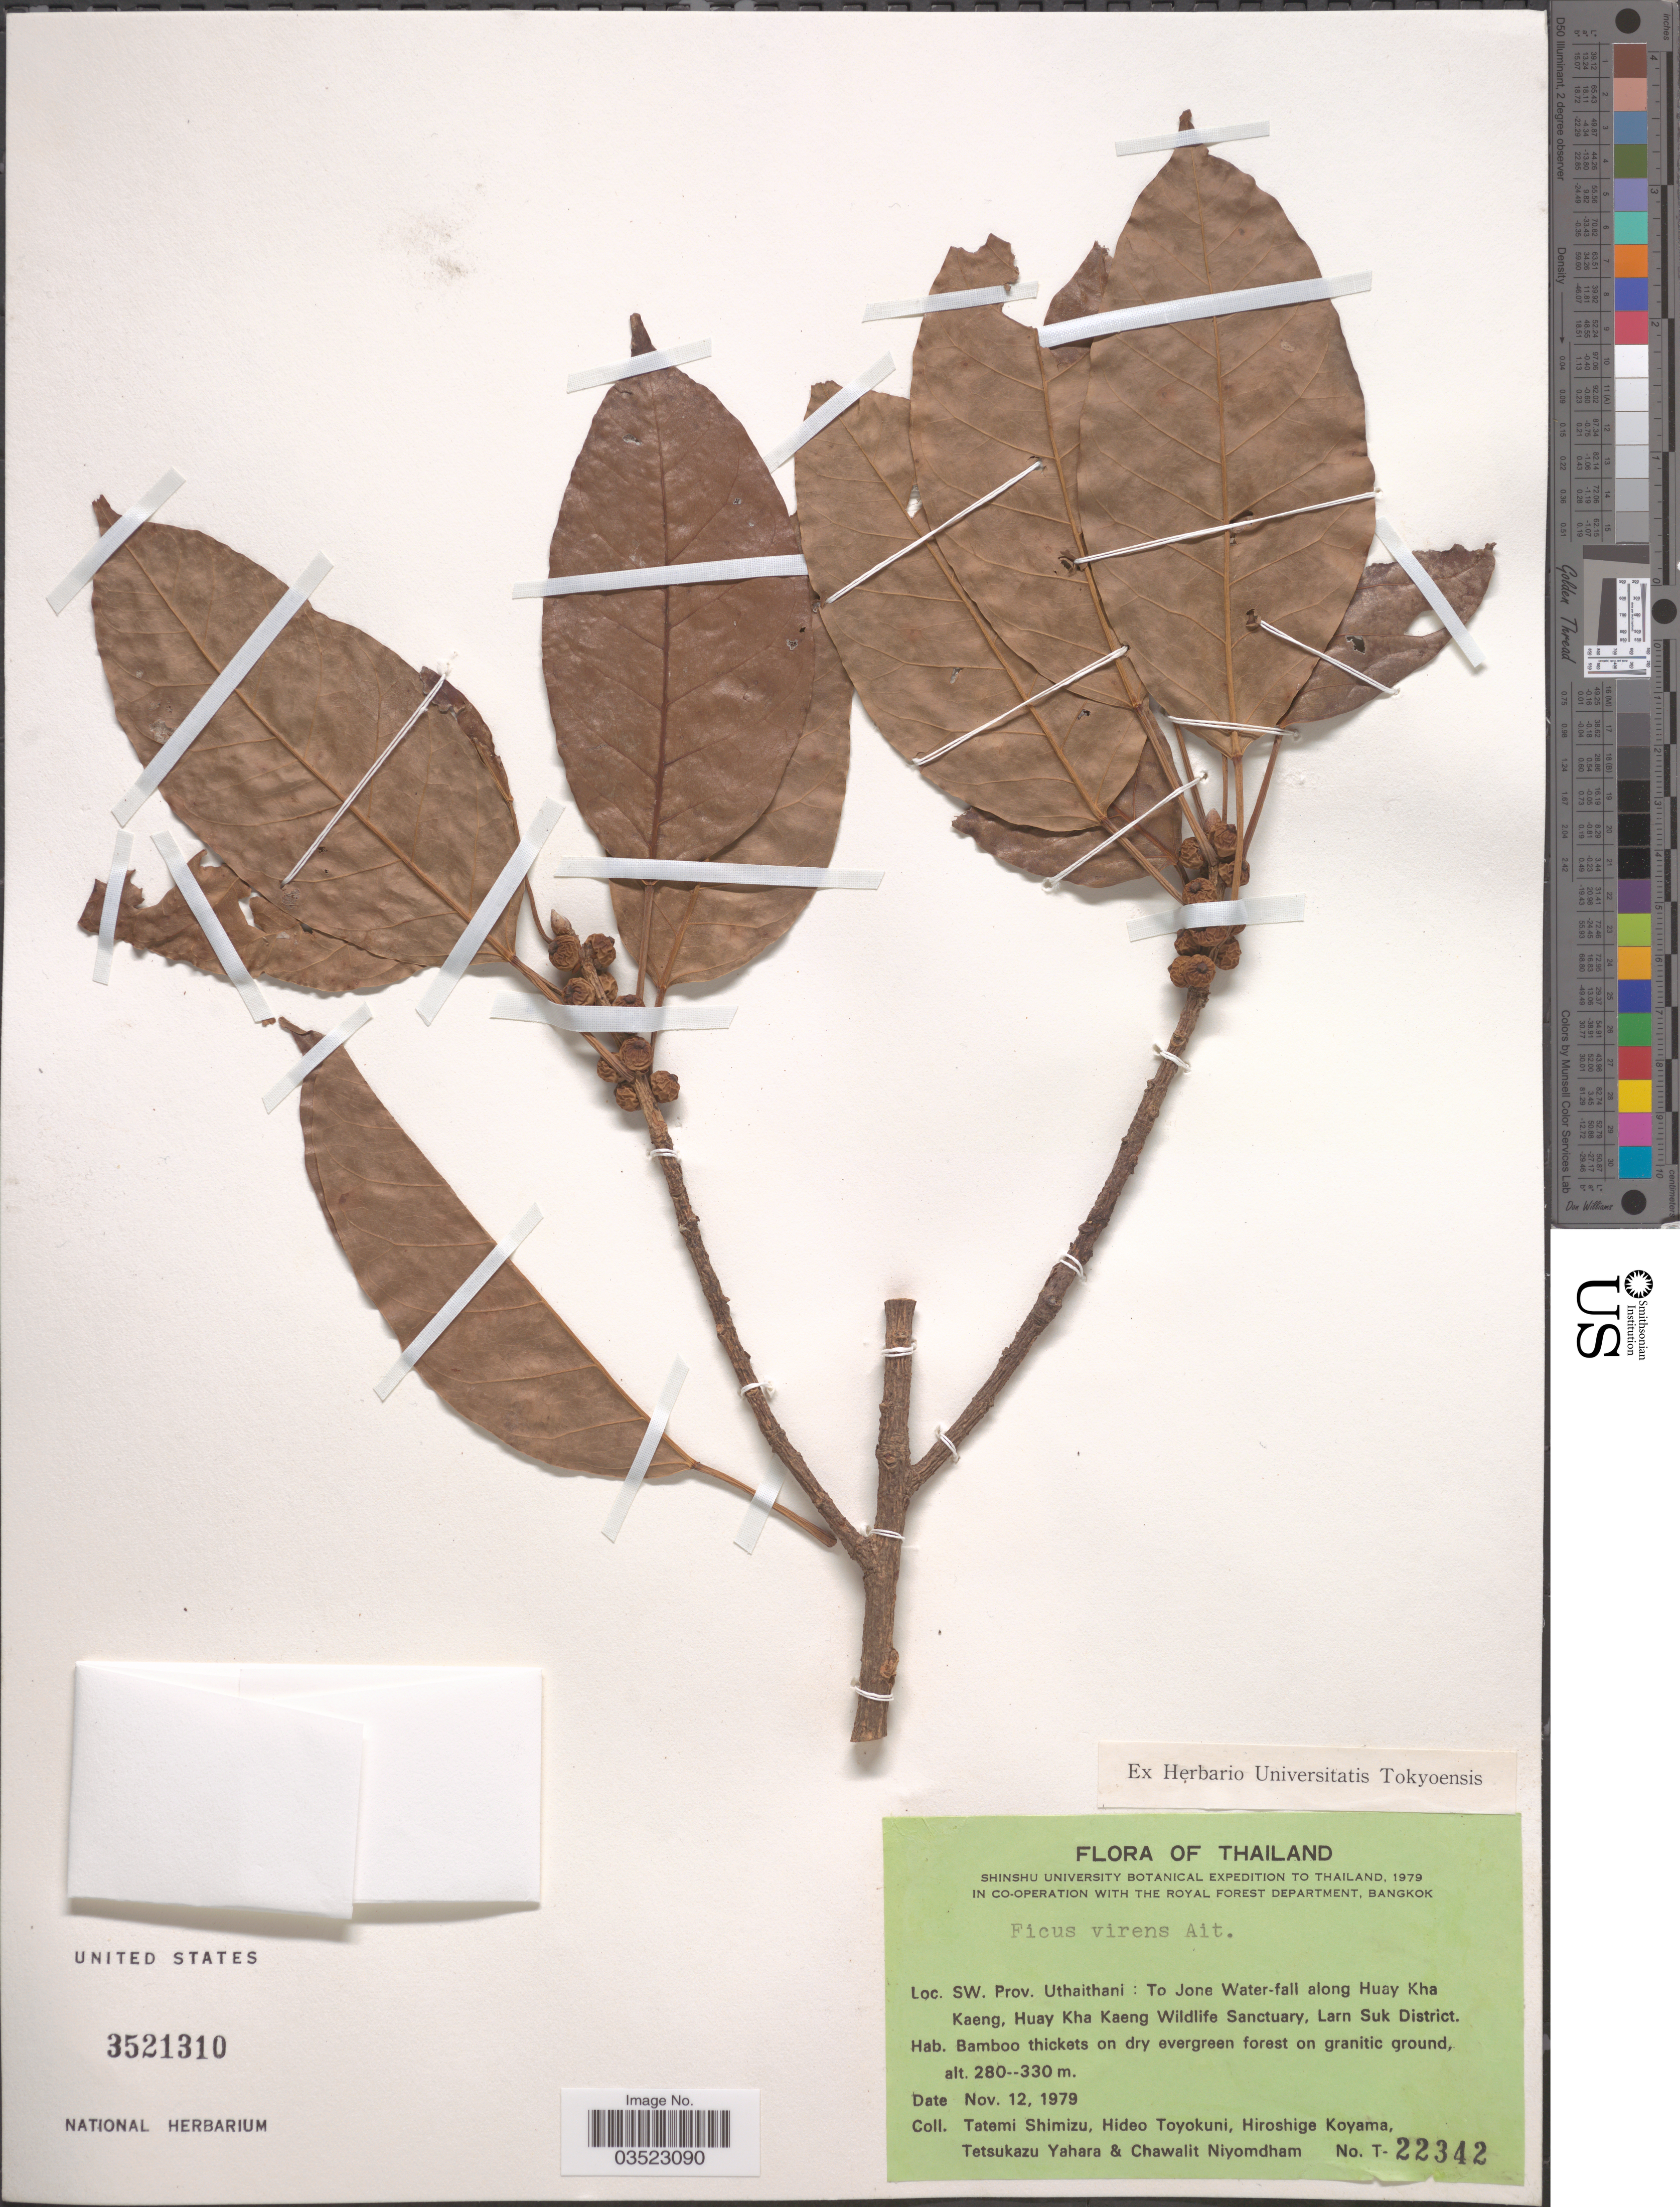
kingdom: Plantae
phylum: Tracheophyta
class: Magnoliopsida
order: Rosales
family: Moraceae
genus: Ficus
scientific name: Ficus virens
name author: Aiton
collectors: T. Shimizu, H. Toyokuni, H. Koyama, T. Yahara & C. Niyomdham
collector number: T-22342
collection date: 1979-11-12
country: Thailand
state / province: Uthai Thani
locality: Shinshu University Botanical Expedition to Thailand, 1979. SW. Prov. Uthaithani: To Jone Water-fall along Huay Kha Kaeng, Huay Kha Kaeng Wildlife Sanctuary, Larn Suk District.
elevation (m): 280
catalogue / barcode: US 3521310